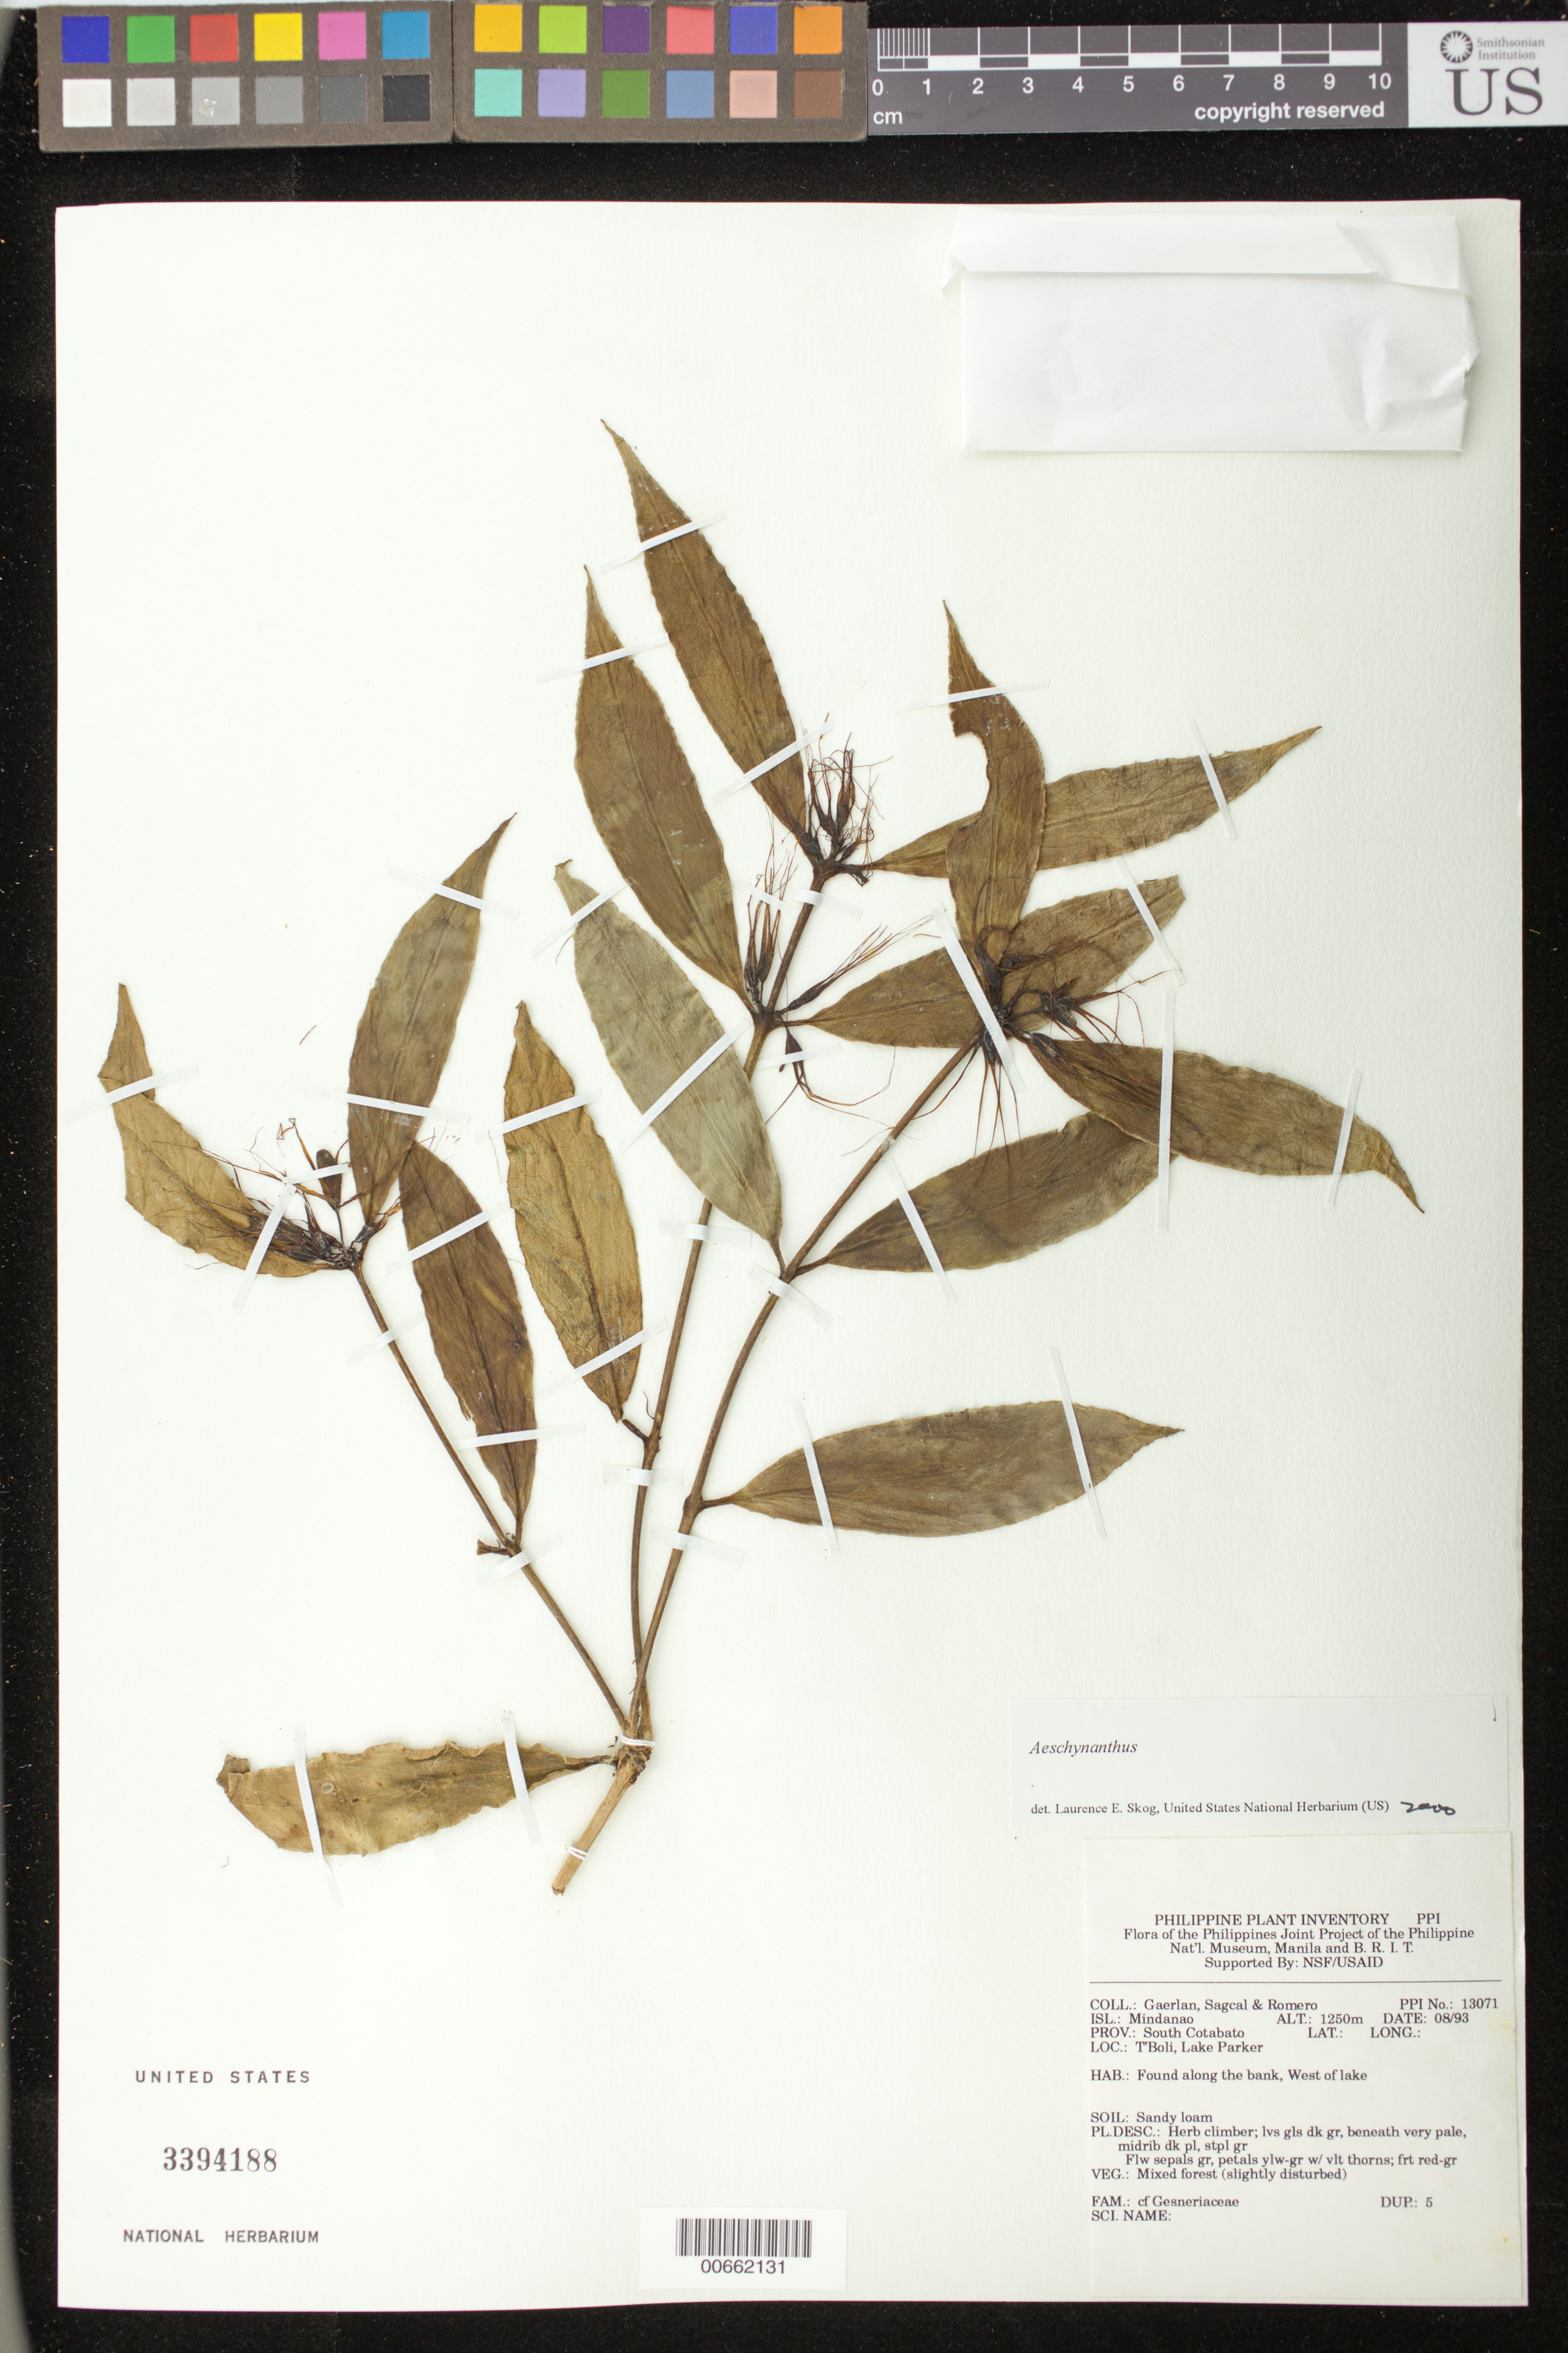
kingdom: Plantae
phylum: Tracheophyta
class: Magnoliopsida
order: Lamiales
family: Gesneriaceae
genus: Aeschynanthus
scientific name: Aeschynanthus sp.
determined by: Skog, Laurence E.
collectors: F. Gaerlan, E. Sagcal & -. Romero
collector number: PPI No. 13071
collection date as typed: Aug 1993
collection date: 1993-08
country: Philippines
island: Mindanao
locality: Prov. South Cotabato; T'Boli, Lake Parker; found along the bank, west of lake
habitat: Mixed forest (slightly disturbed); soil sandy loam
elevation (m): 1250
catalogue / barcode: US 3394188